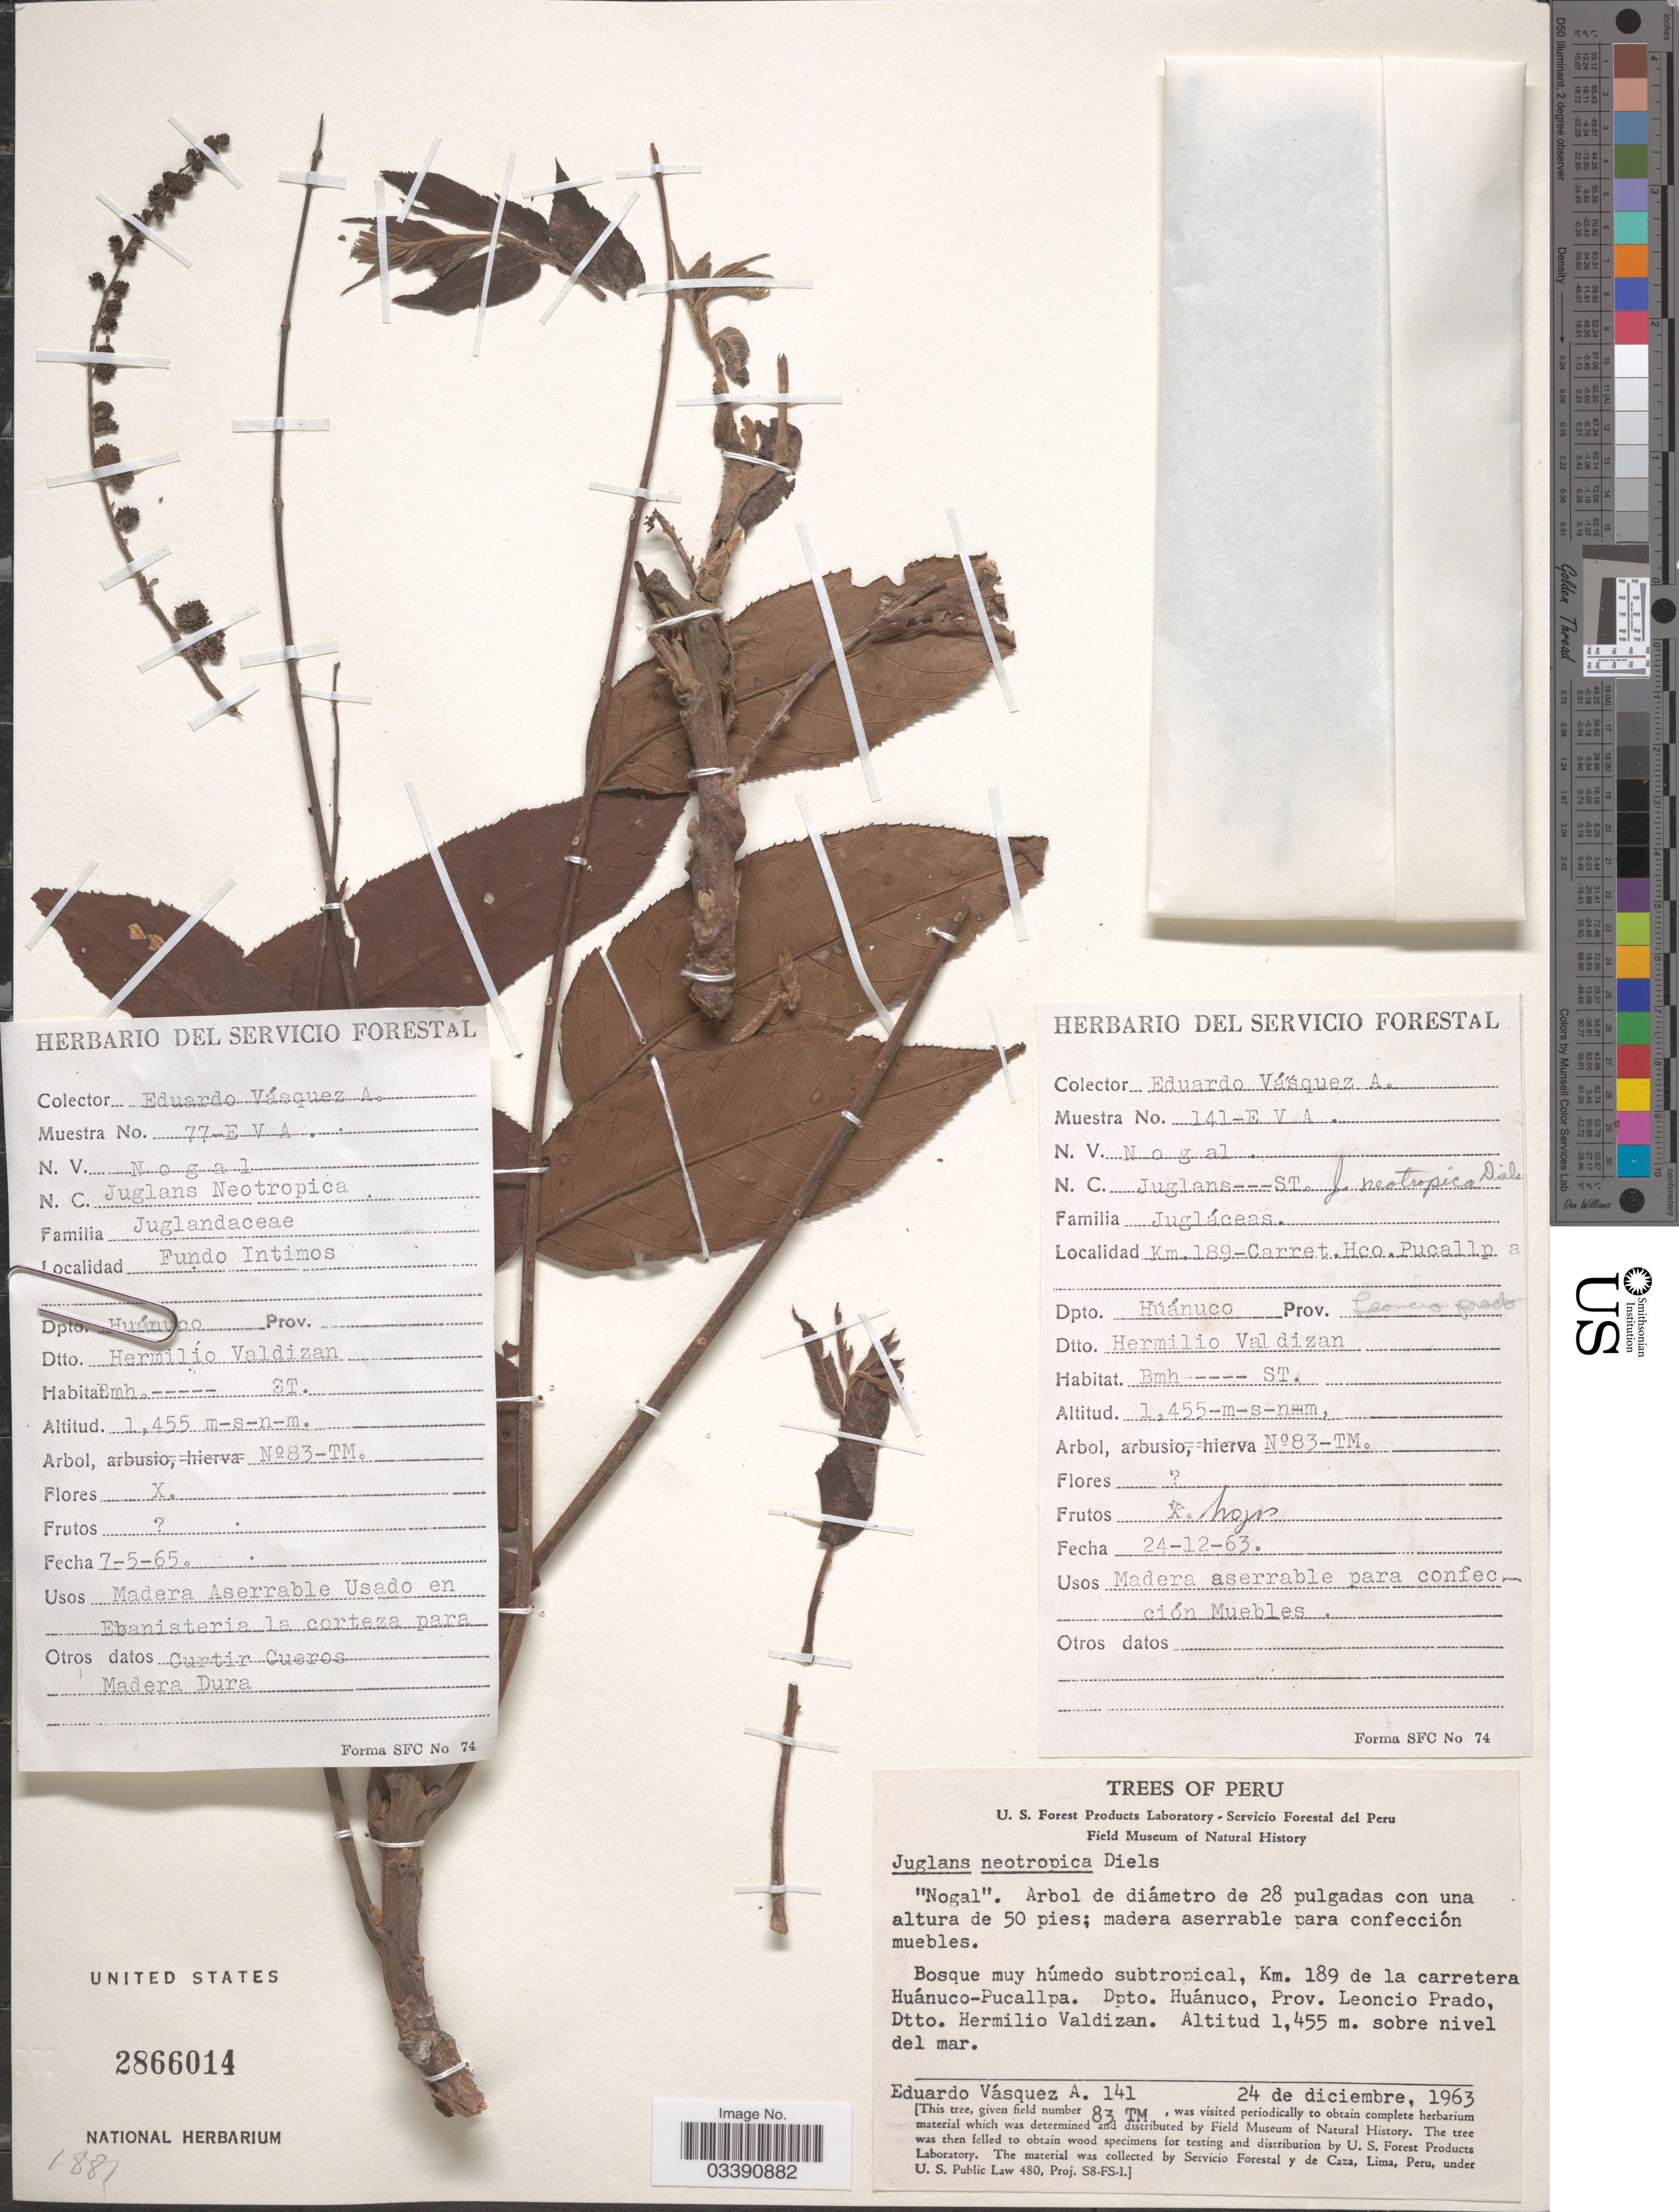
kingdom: Plantae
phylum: Tracheophyta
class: Magnoliopsida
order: Fagales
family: Juglandaceae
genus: Juglans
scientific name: Juglans neotropica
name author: Diels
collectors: E. Vasquez A.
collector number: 141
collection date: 1963-12-24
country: Peru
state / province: Huánuco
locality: Km. 189 de la carretera Huánuco-Pucallpa. Dpto. Húanuco, Prov. Leoncio Prado, Dtto. Hermilio Valdizan.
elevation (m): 1455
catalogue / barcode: US 2866014